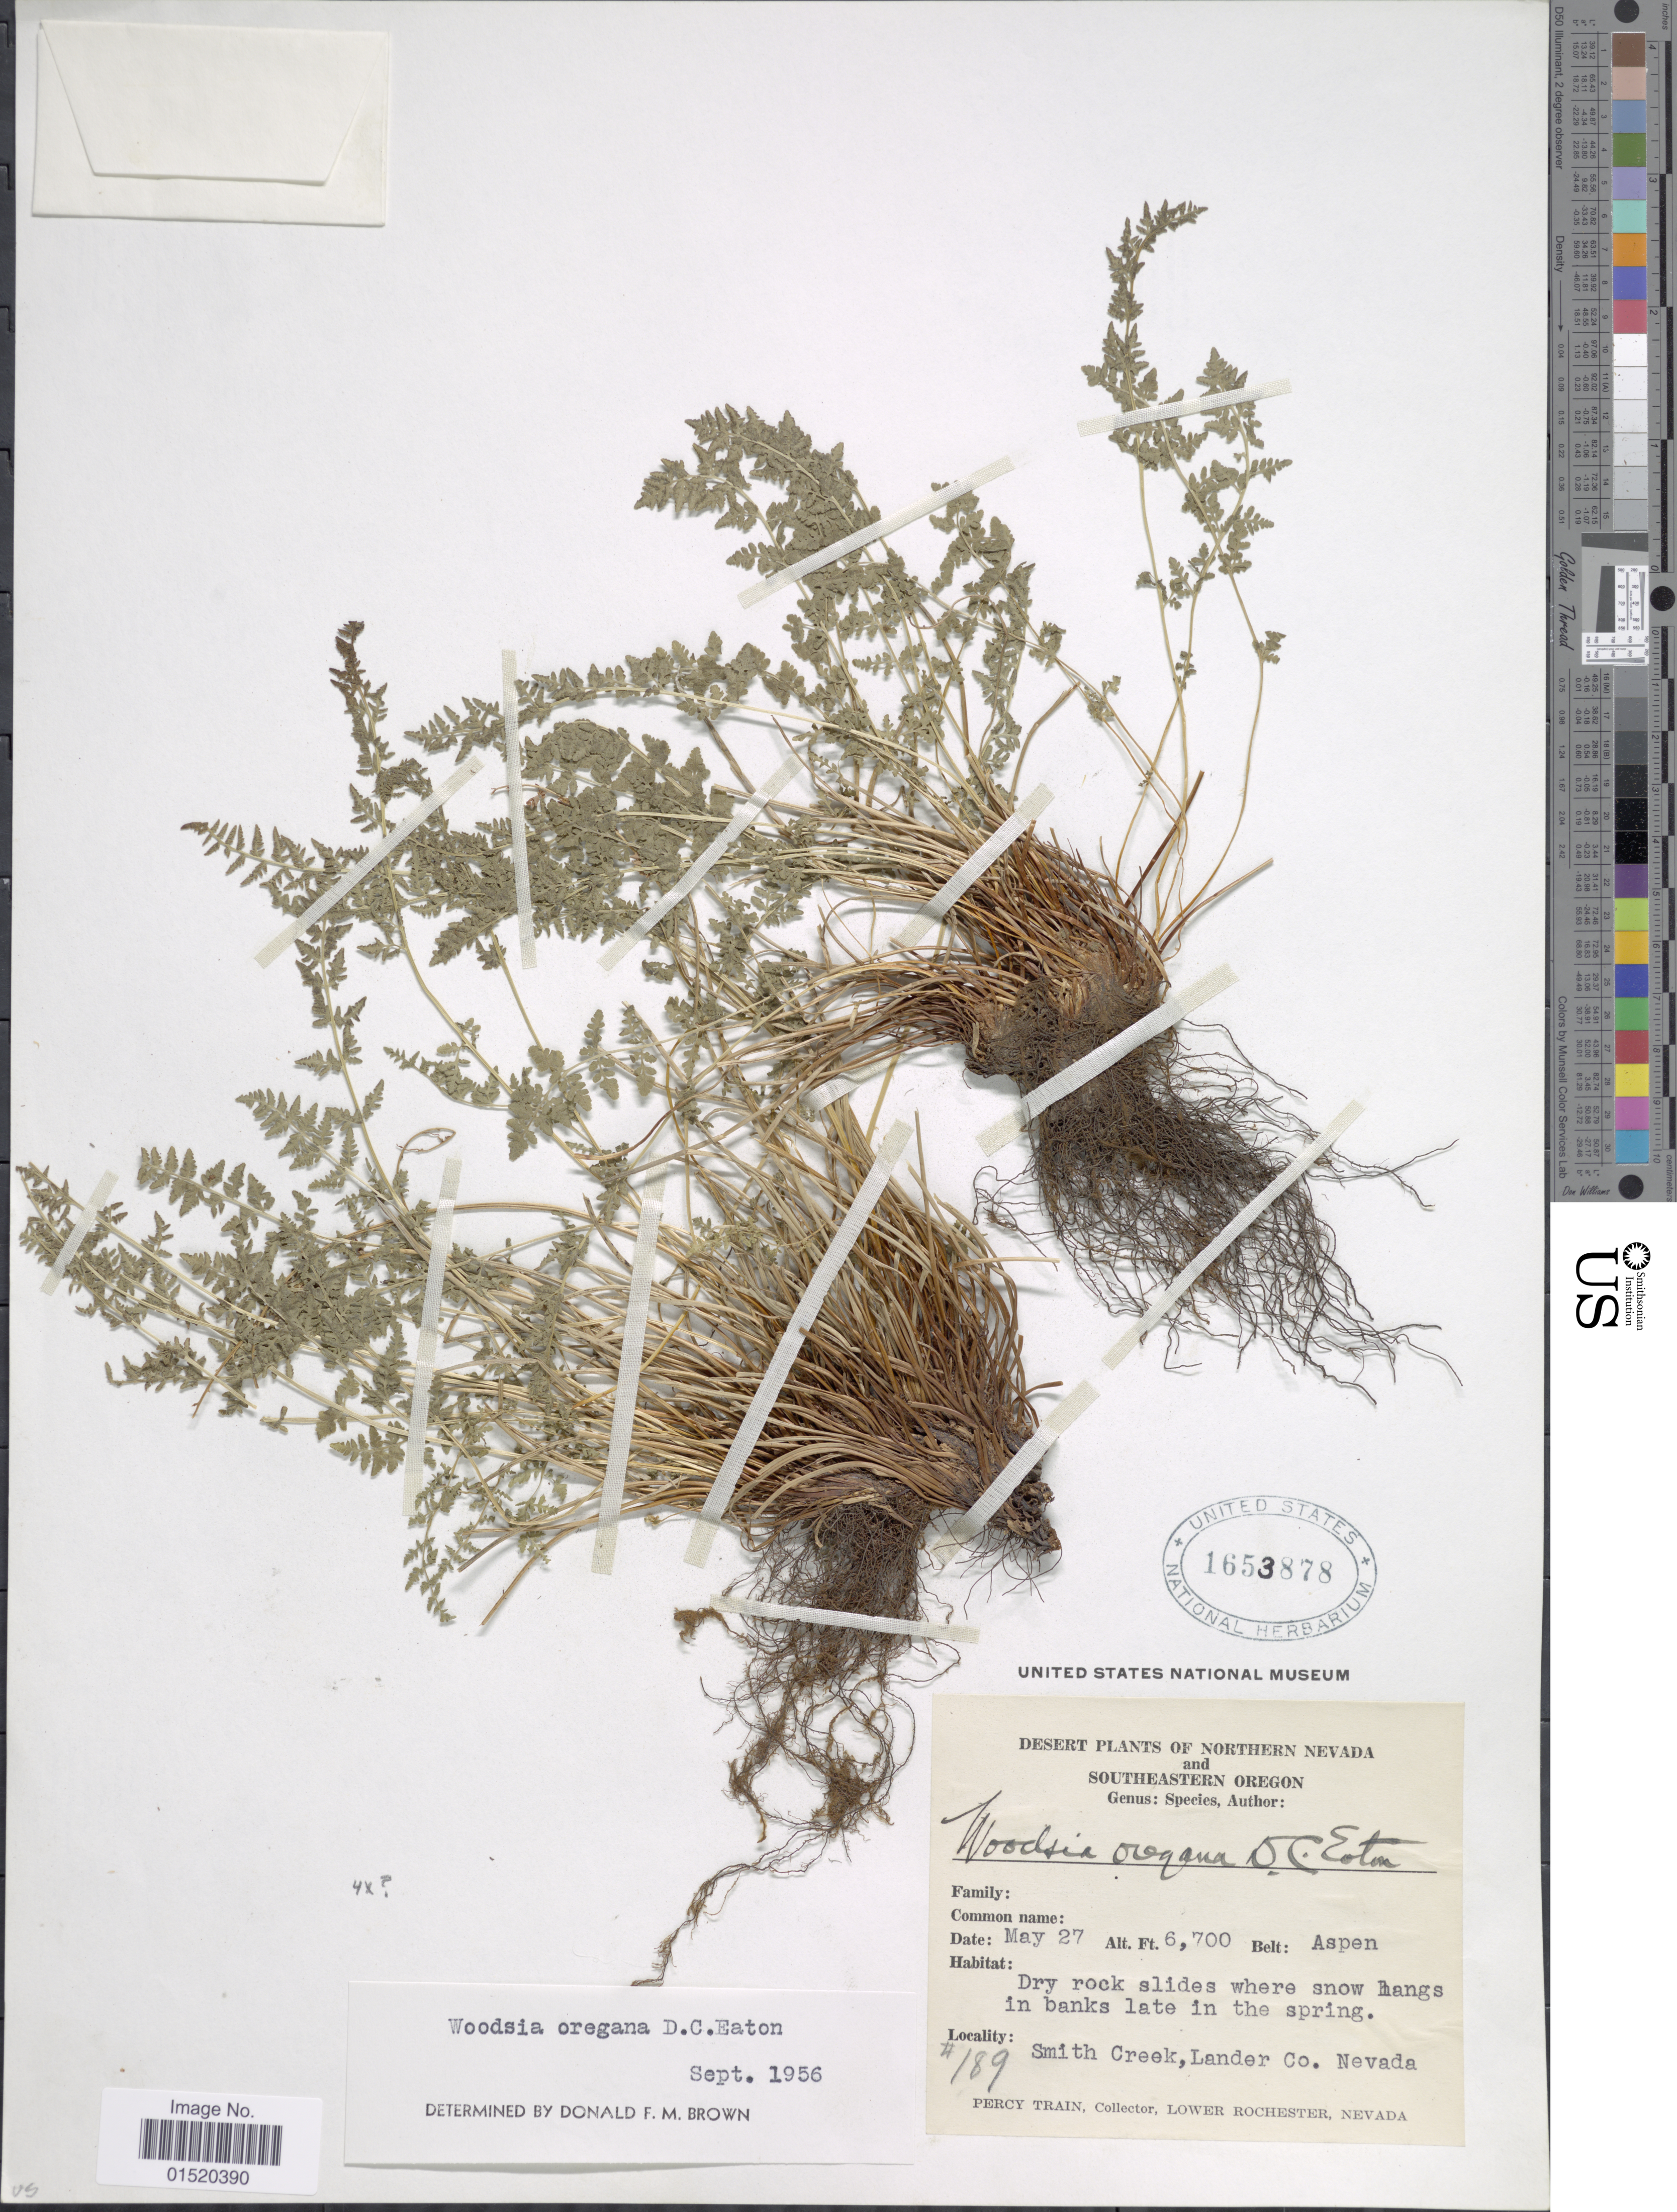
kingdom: Plantae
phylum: Tracheophyta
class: Polypodiopsida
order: Polypodiales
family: Woodsiaceae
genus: Woodsia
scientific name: Woodsia oregana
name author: D.C. Eaton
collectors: P. Train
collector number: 189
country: United States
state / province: Nevada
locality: Northern Nevada and Southeastern Oregon, Belt: Aspen, Smith Creek, Lander Co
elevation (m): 2042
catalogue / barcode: US 1653878